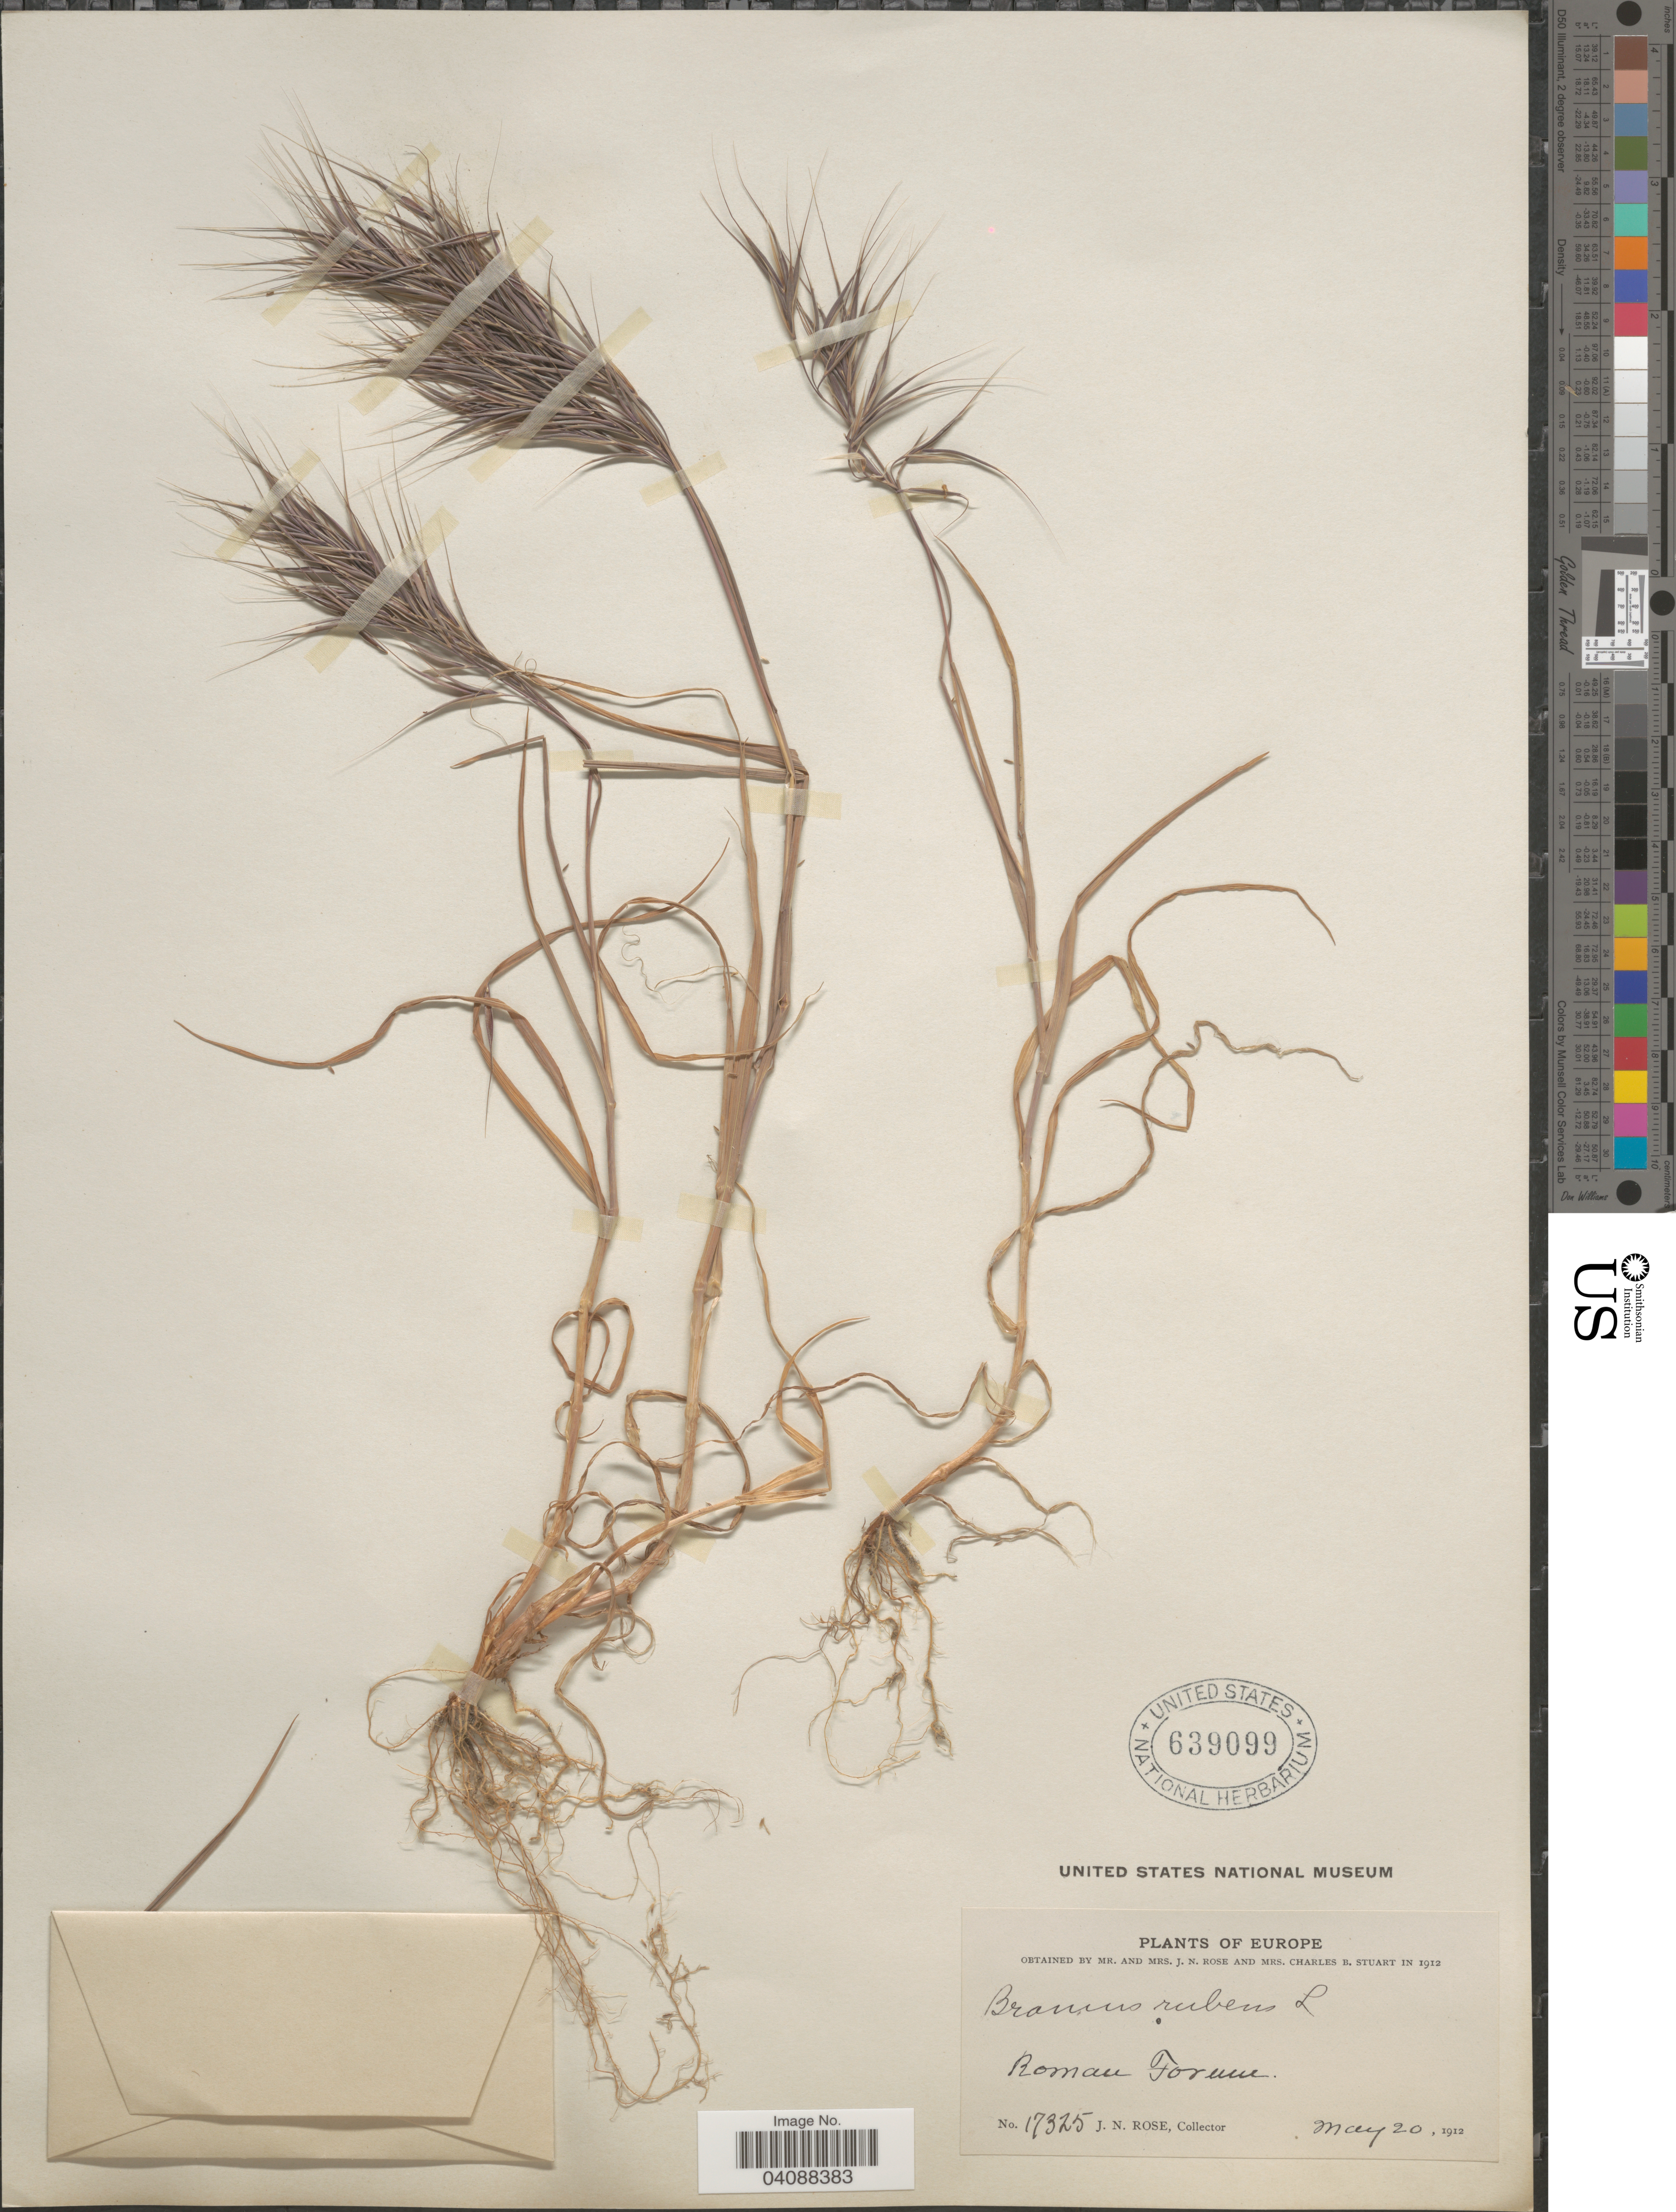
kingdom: Plantae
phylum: Tracheophyta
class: Liliopsida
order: Poales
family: Poaceae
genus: Bromus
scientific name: Bromus rubens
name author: L.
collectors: J. N. Rose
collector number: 17325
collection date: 1912-05-20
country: Italy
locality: Europe. Roman Forum.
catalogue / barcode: US 639099